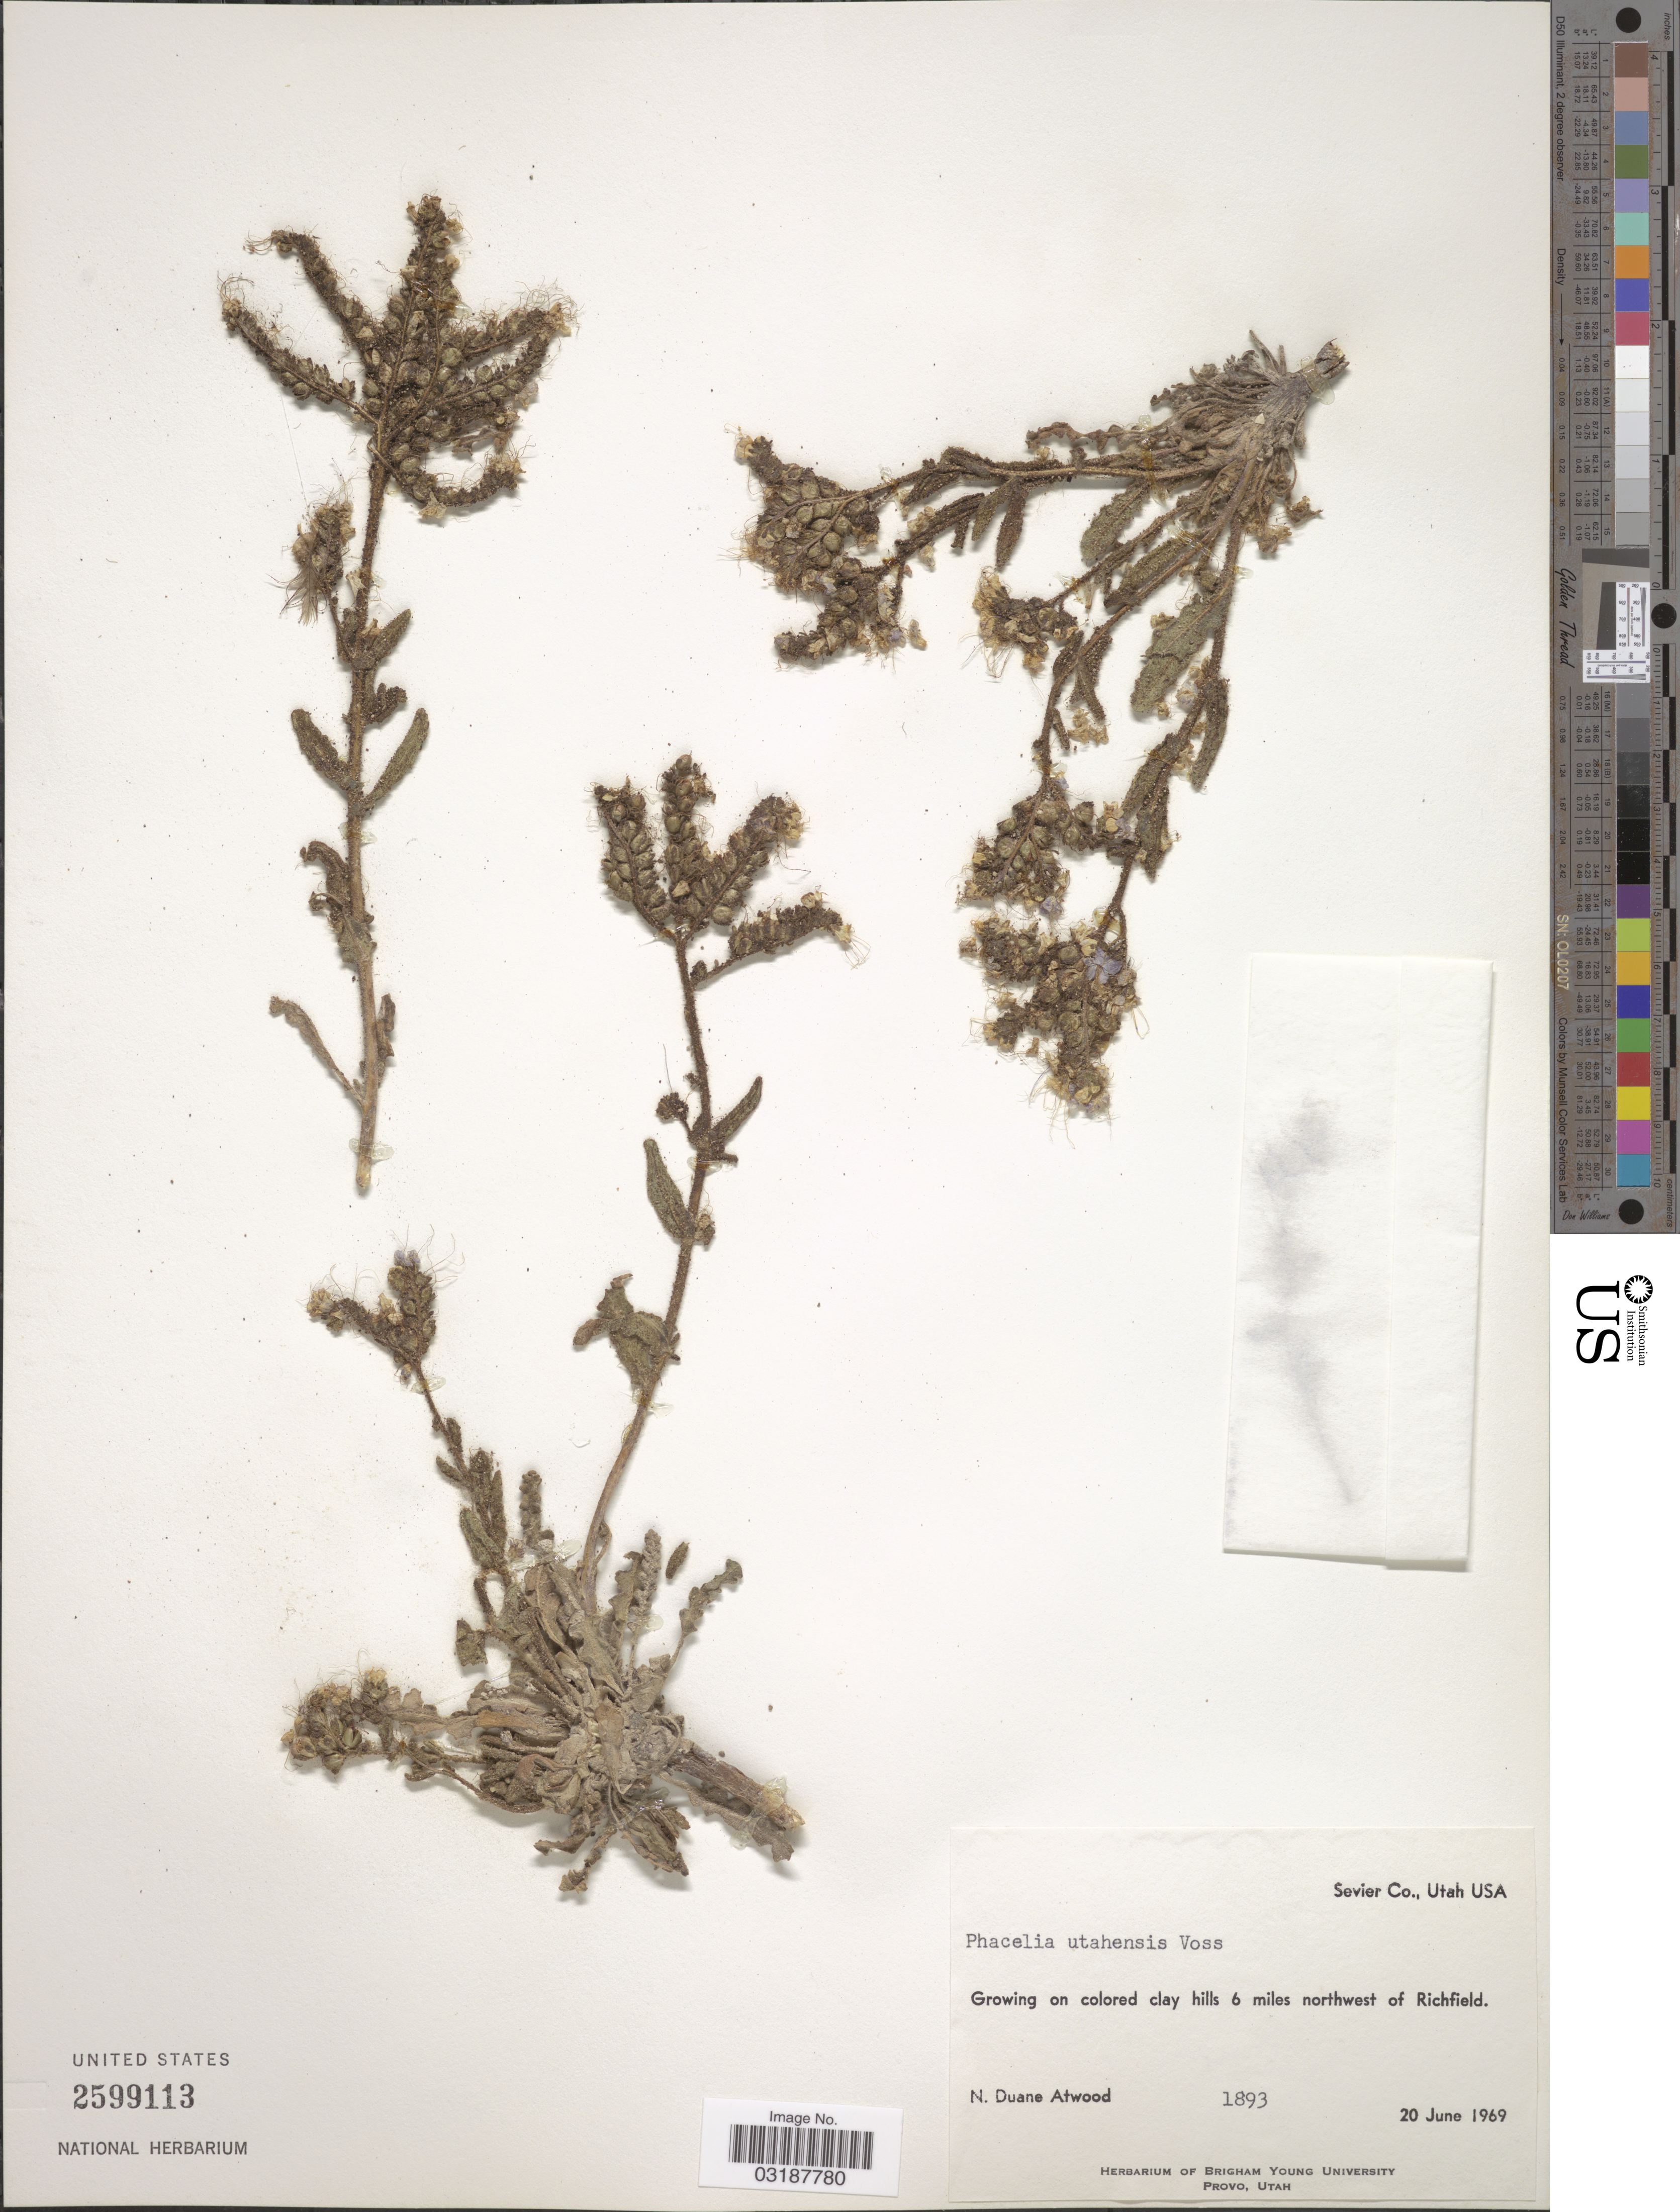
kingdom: Plantae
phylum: Tracheophyta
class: Magnoliopsida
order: Boraginales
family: Hydrophyllaceae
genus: Phacelia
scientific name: Phacelia utahensis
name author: J.W. Voss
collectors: N. Atwood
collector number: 1893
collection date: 1969-06-20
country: United States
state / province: Utah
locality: Sevier Co., Utah, Growing on colored clay hills 6 miles northwest of Richfield.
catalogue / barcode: US 2599113